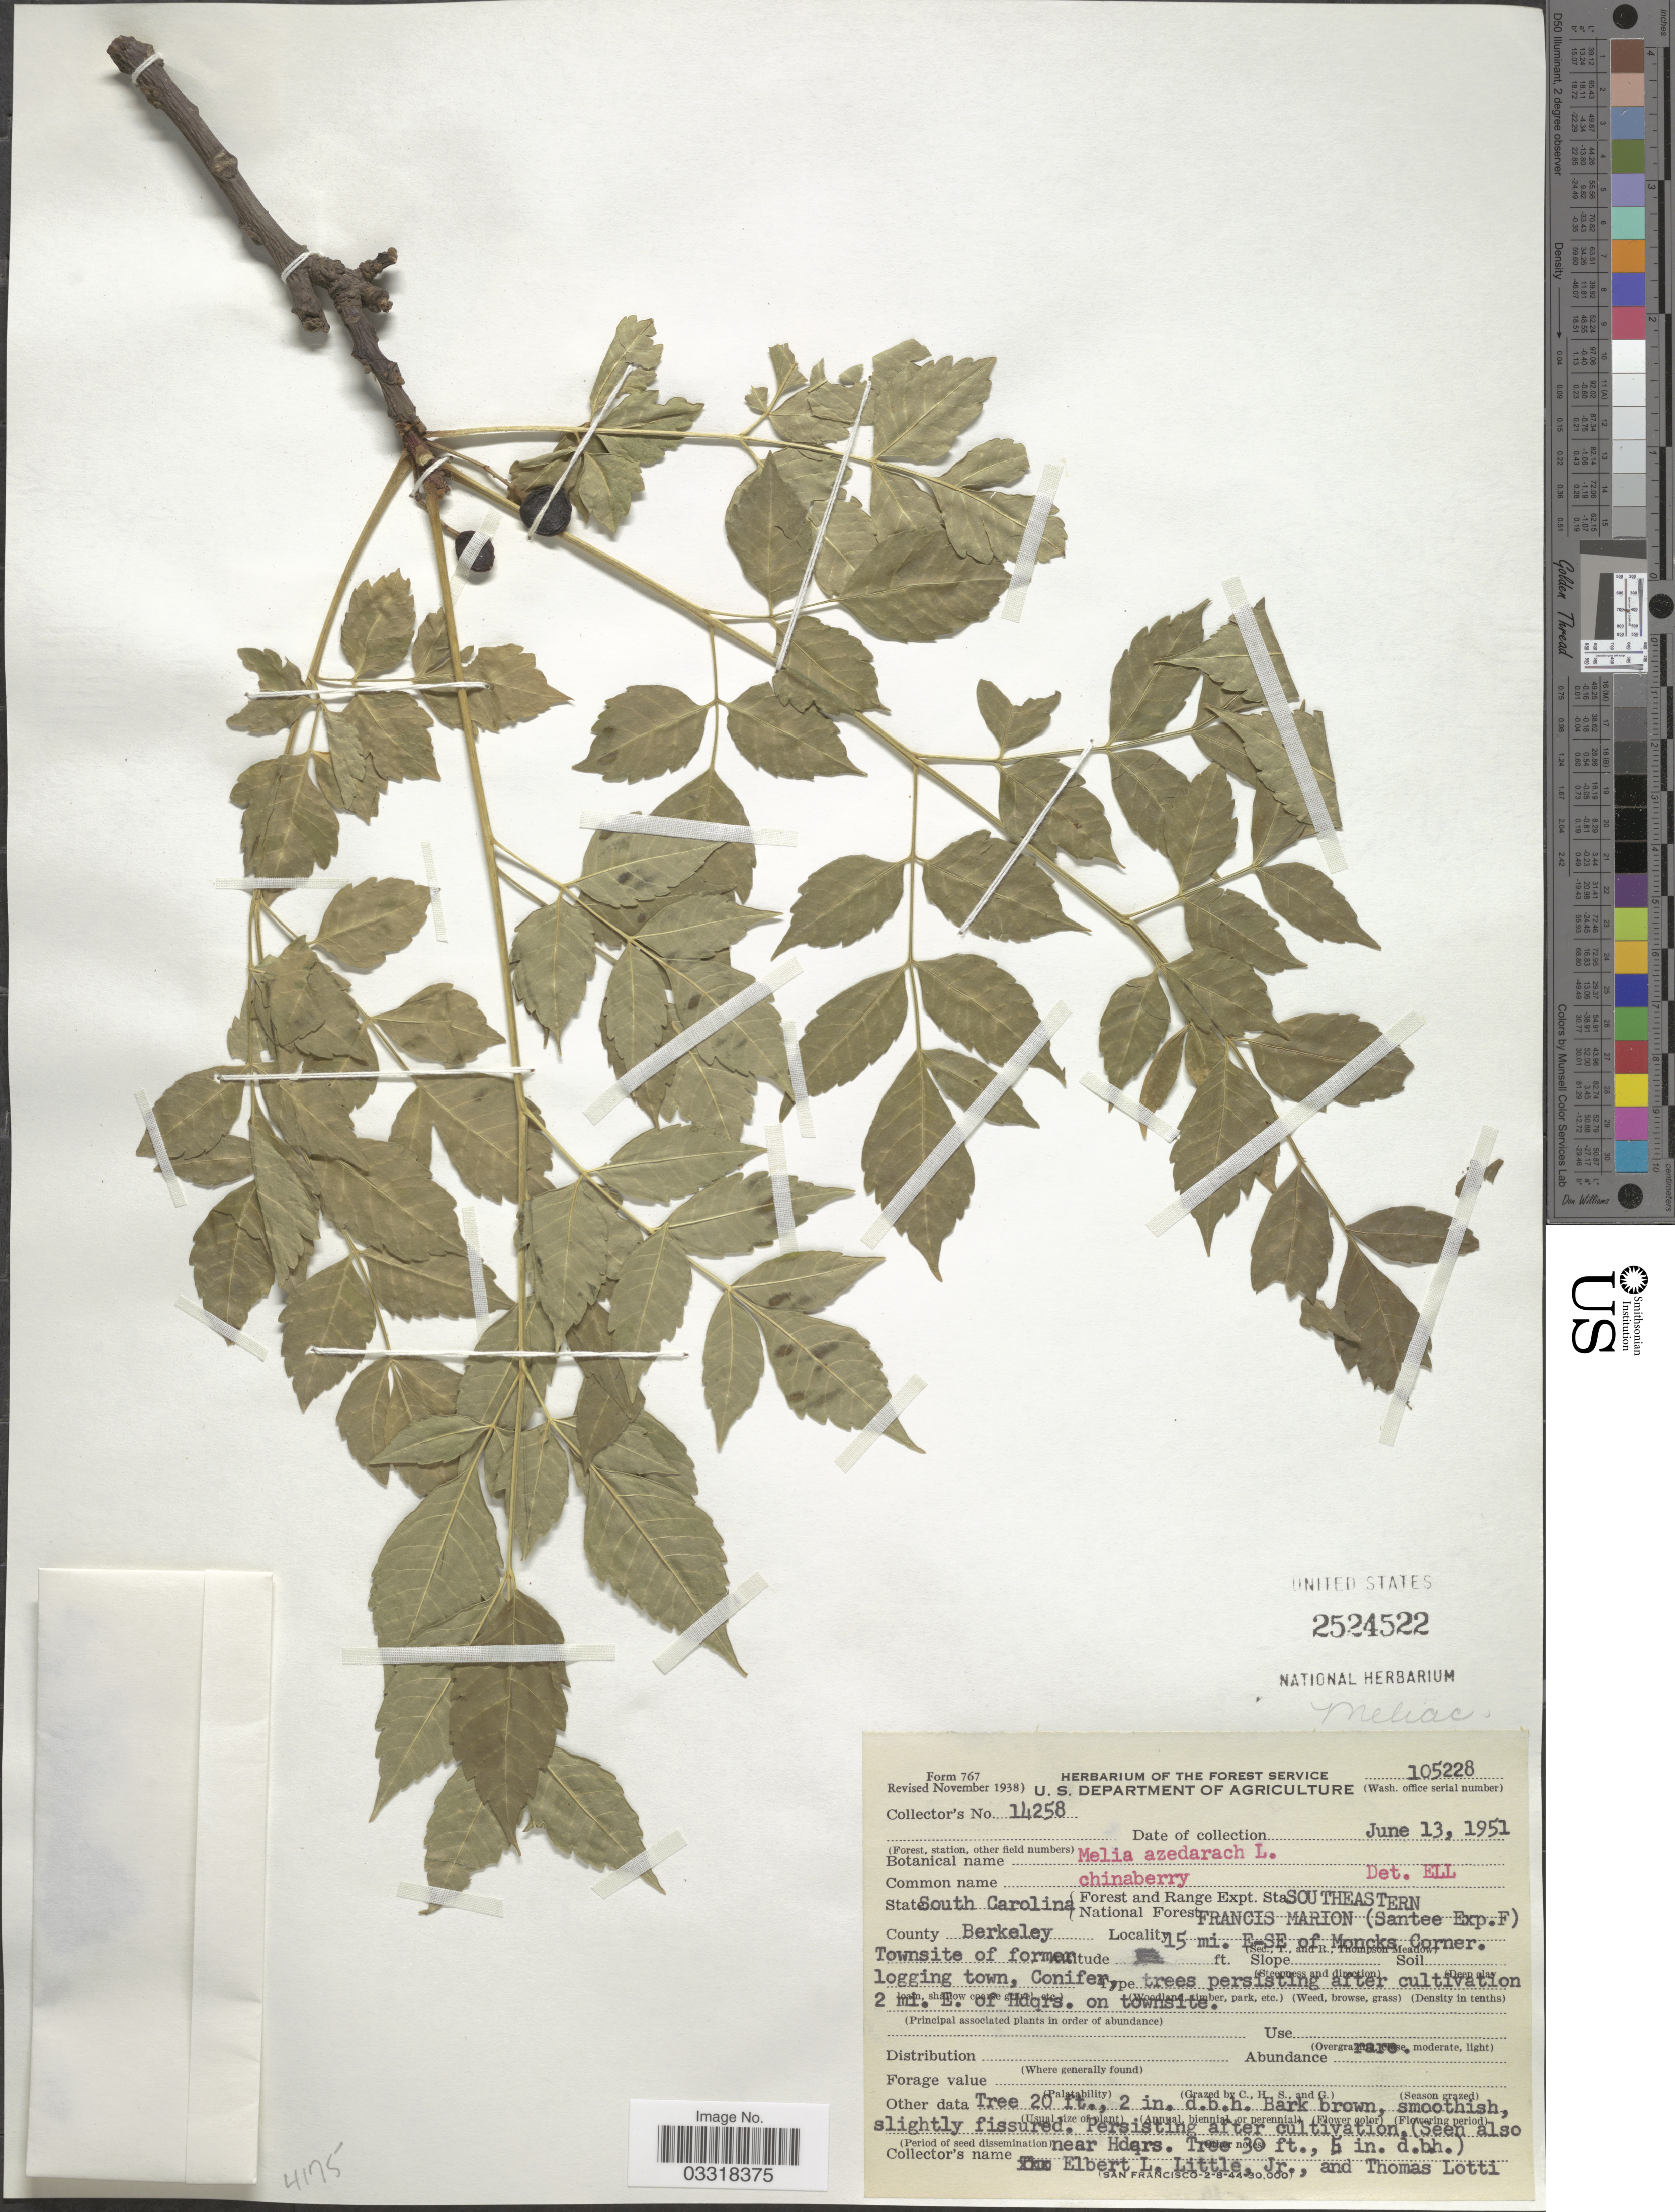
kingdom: Plantae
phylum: Tracheophyta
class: Magnoliopsida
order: Sapindales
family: Meliaceae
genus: Melia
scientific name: Melia azedarach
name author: L.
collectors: E. L. Little & T. Lotti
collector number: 14258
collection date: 1951-06-13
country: United States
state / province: South Carolina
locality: Southeastern. Francis Marion (Santee Exp. F). County Berkeley. 15 mi. E-SE of Moncks Corner. Townsite of former logging town, Conifer trees persisting after cultivation, 2 mi. E. of Hdqrs. on townsite.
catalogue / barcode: US 2524522